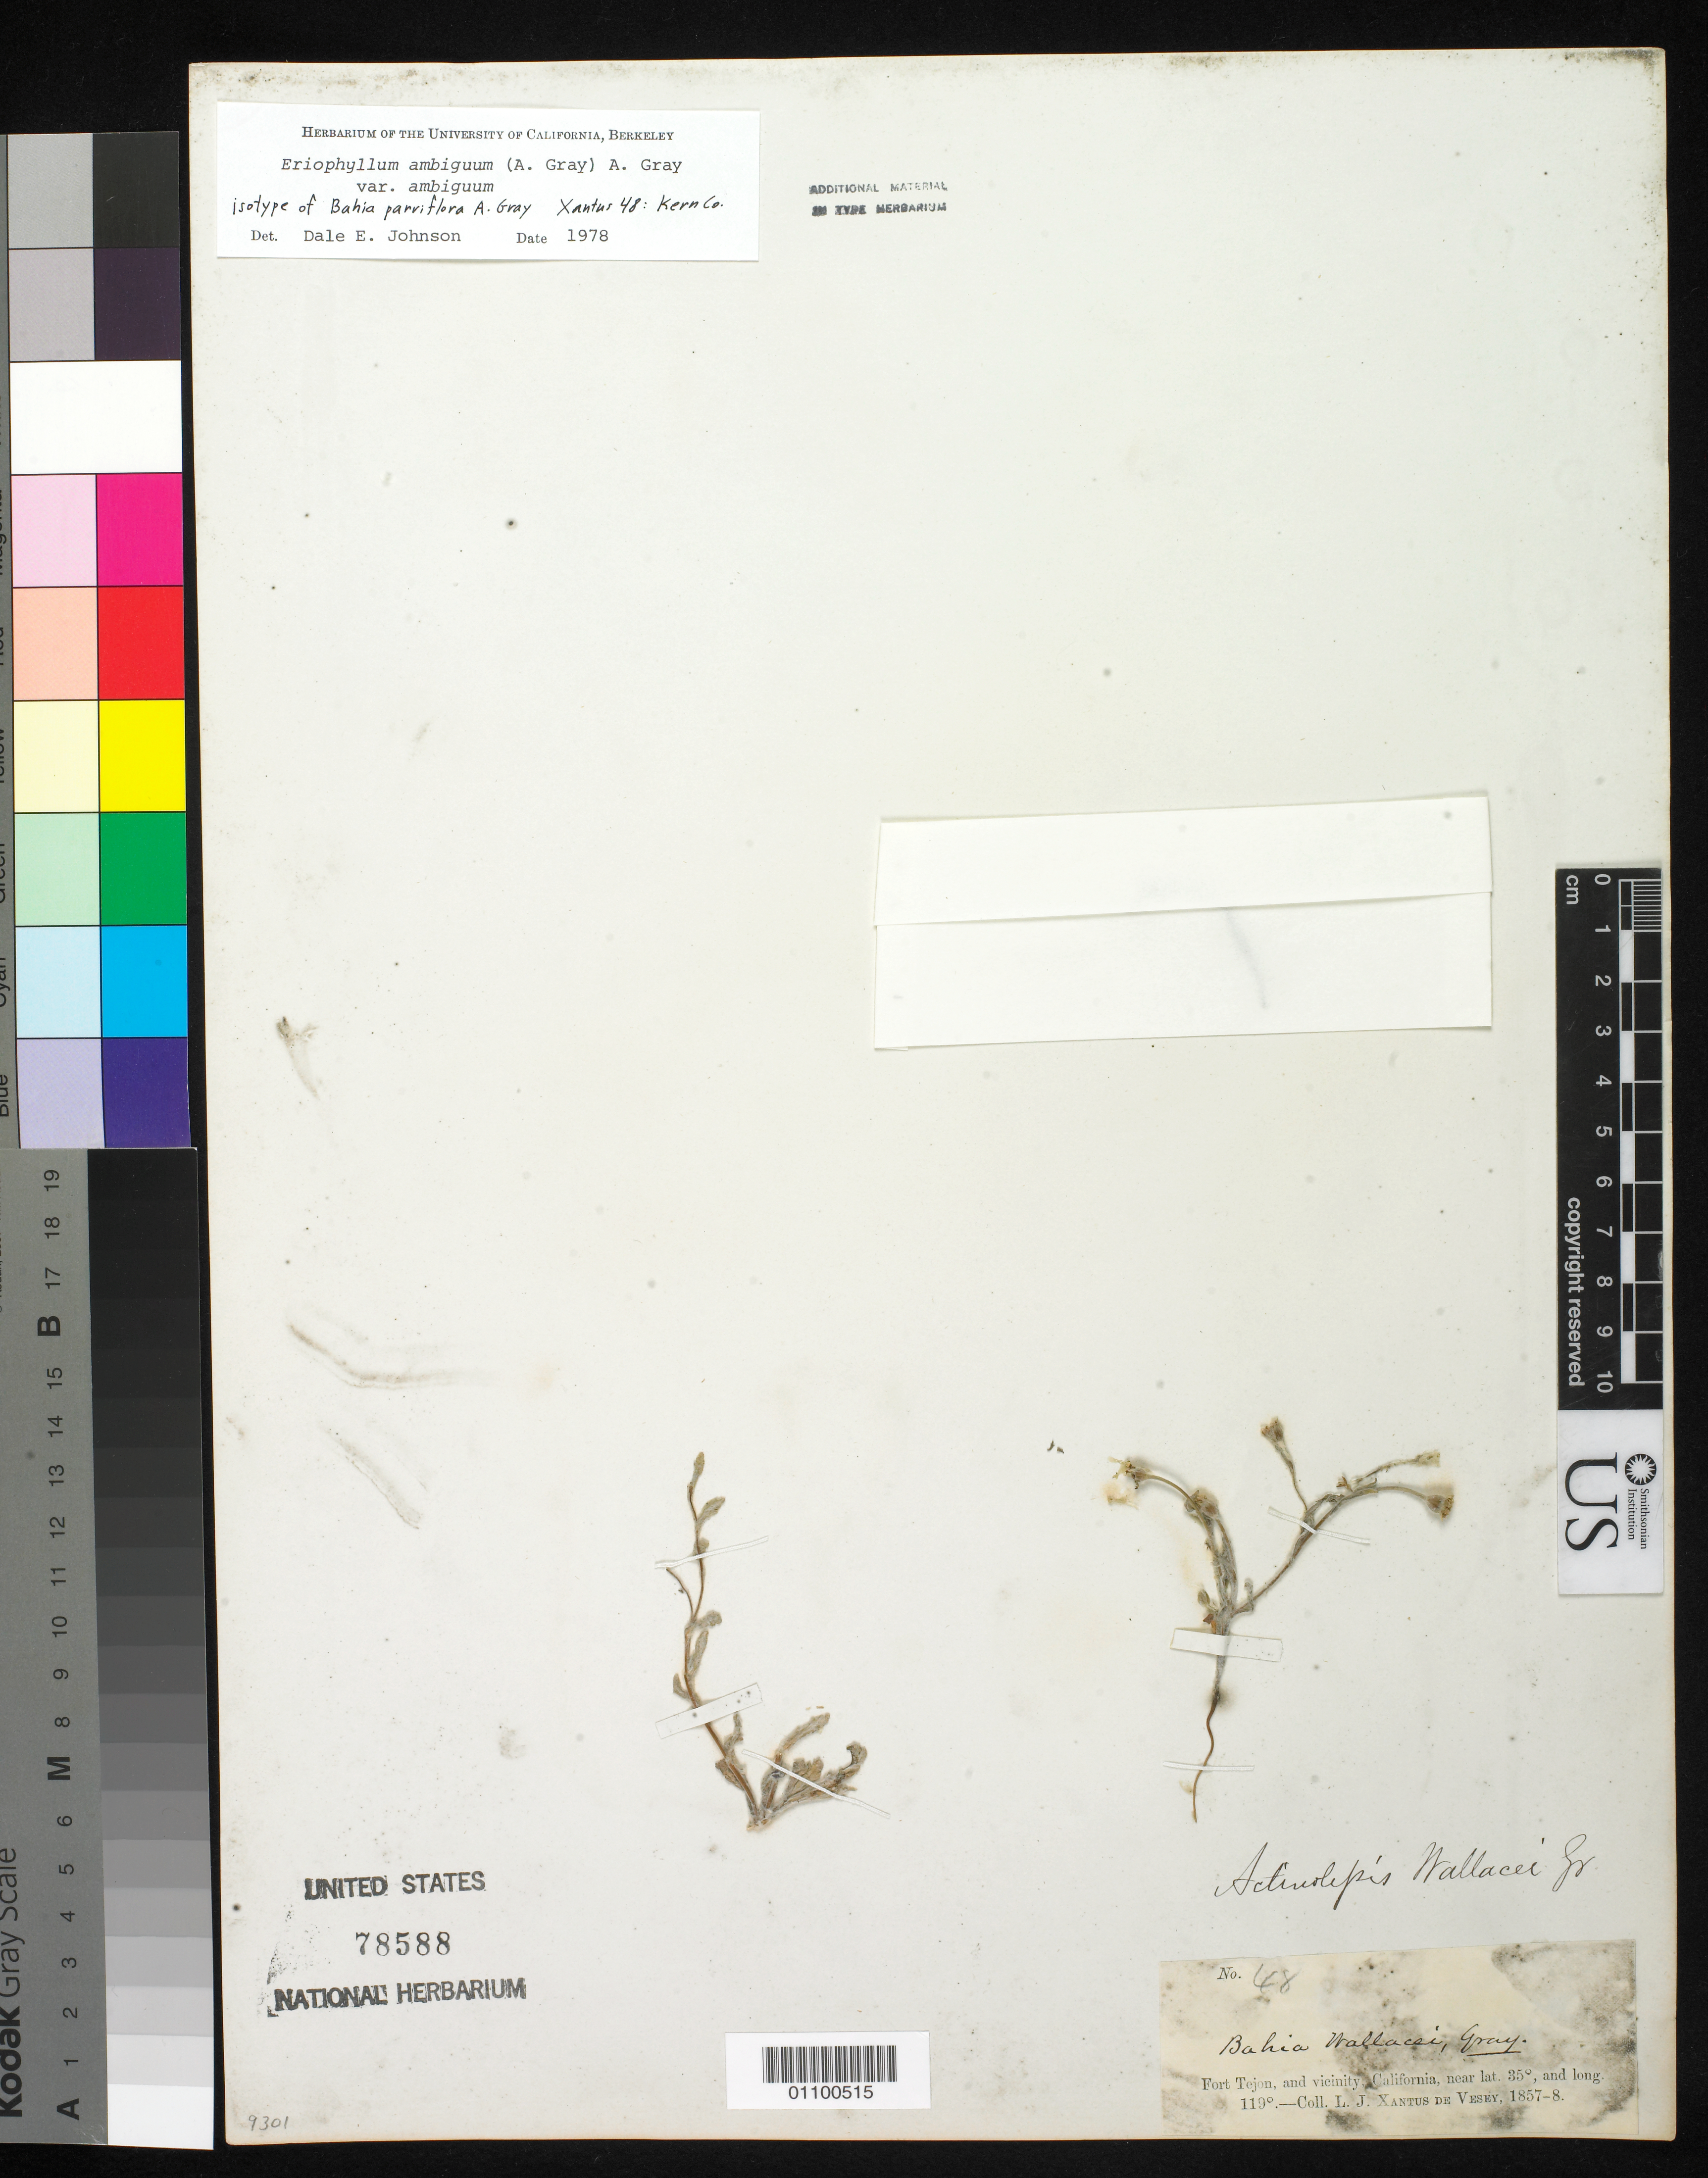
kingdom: Plantae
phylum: Tracheophyta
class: Magnoliopsida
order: Asterales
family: Asteraceae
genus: Bahia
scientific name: Bahia parviflora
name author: A. Gray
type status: Isotype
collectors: L. J. Xantus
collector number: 48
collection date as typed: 1857 to -- --- 1858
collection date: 1857/1858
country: United States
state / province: California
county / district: Kern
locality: Fort Tejon.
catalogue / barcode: US 78588